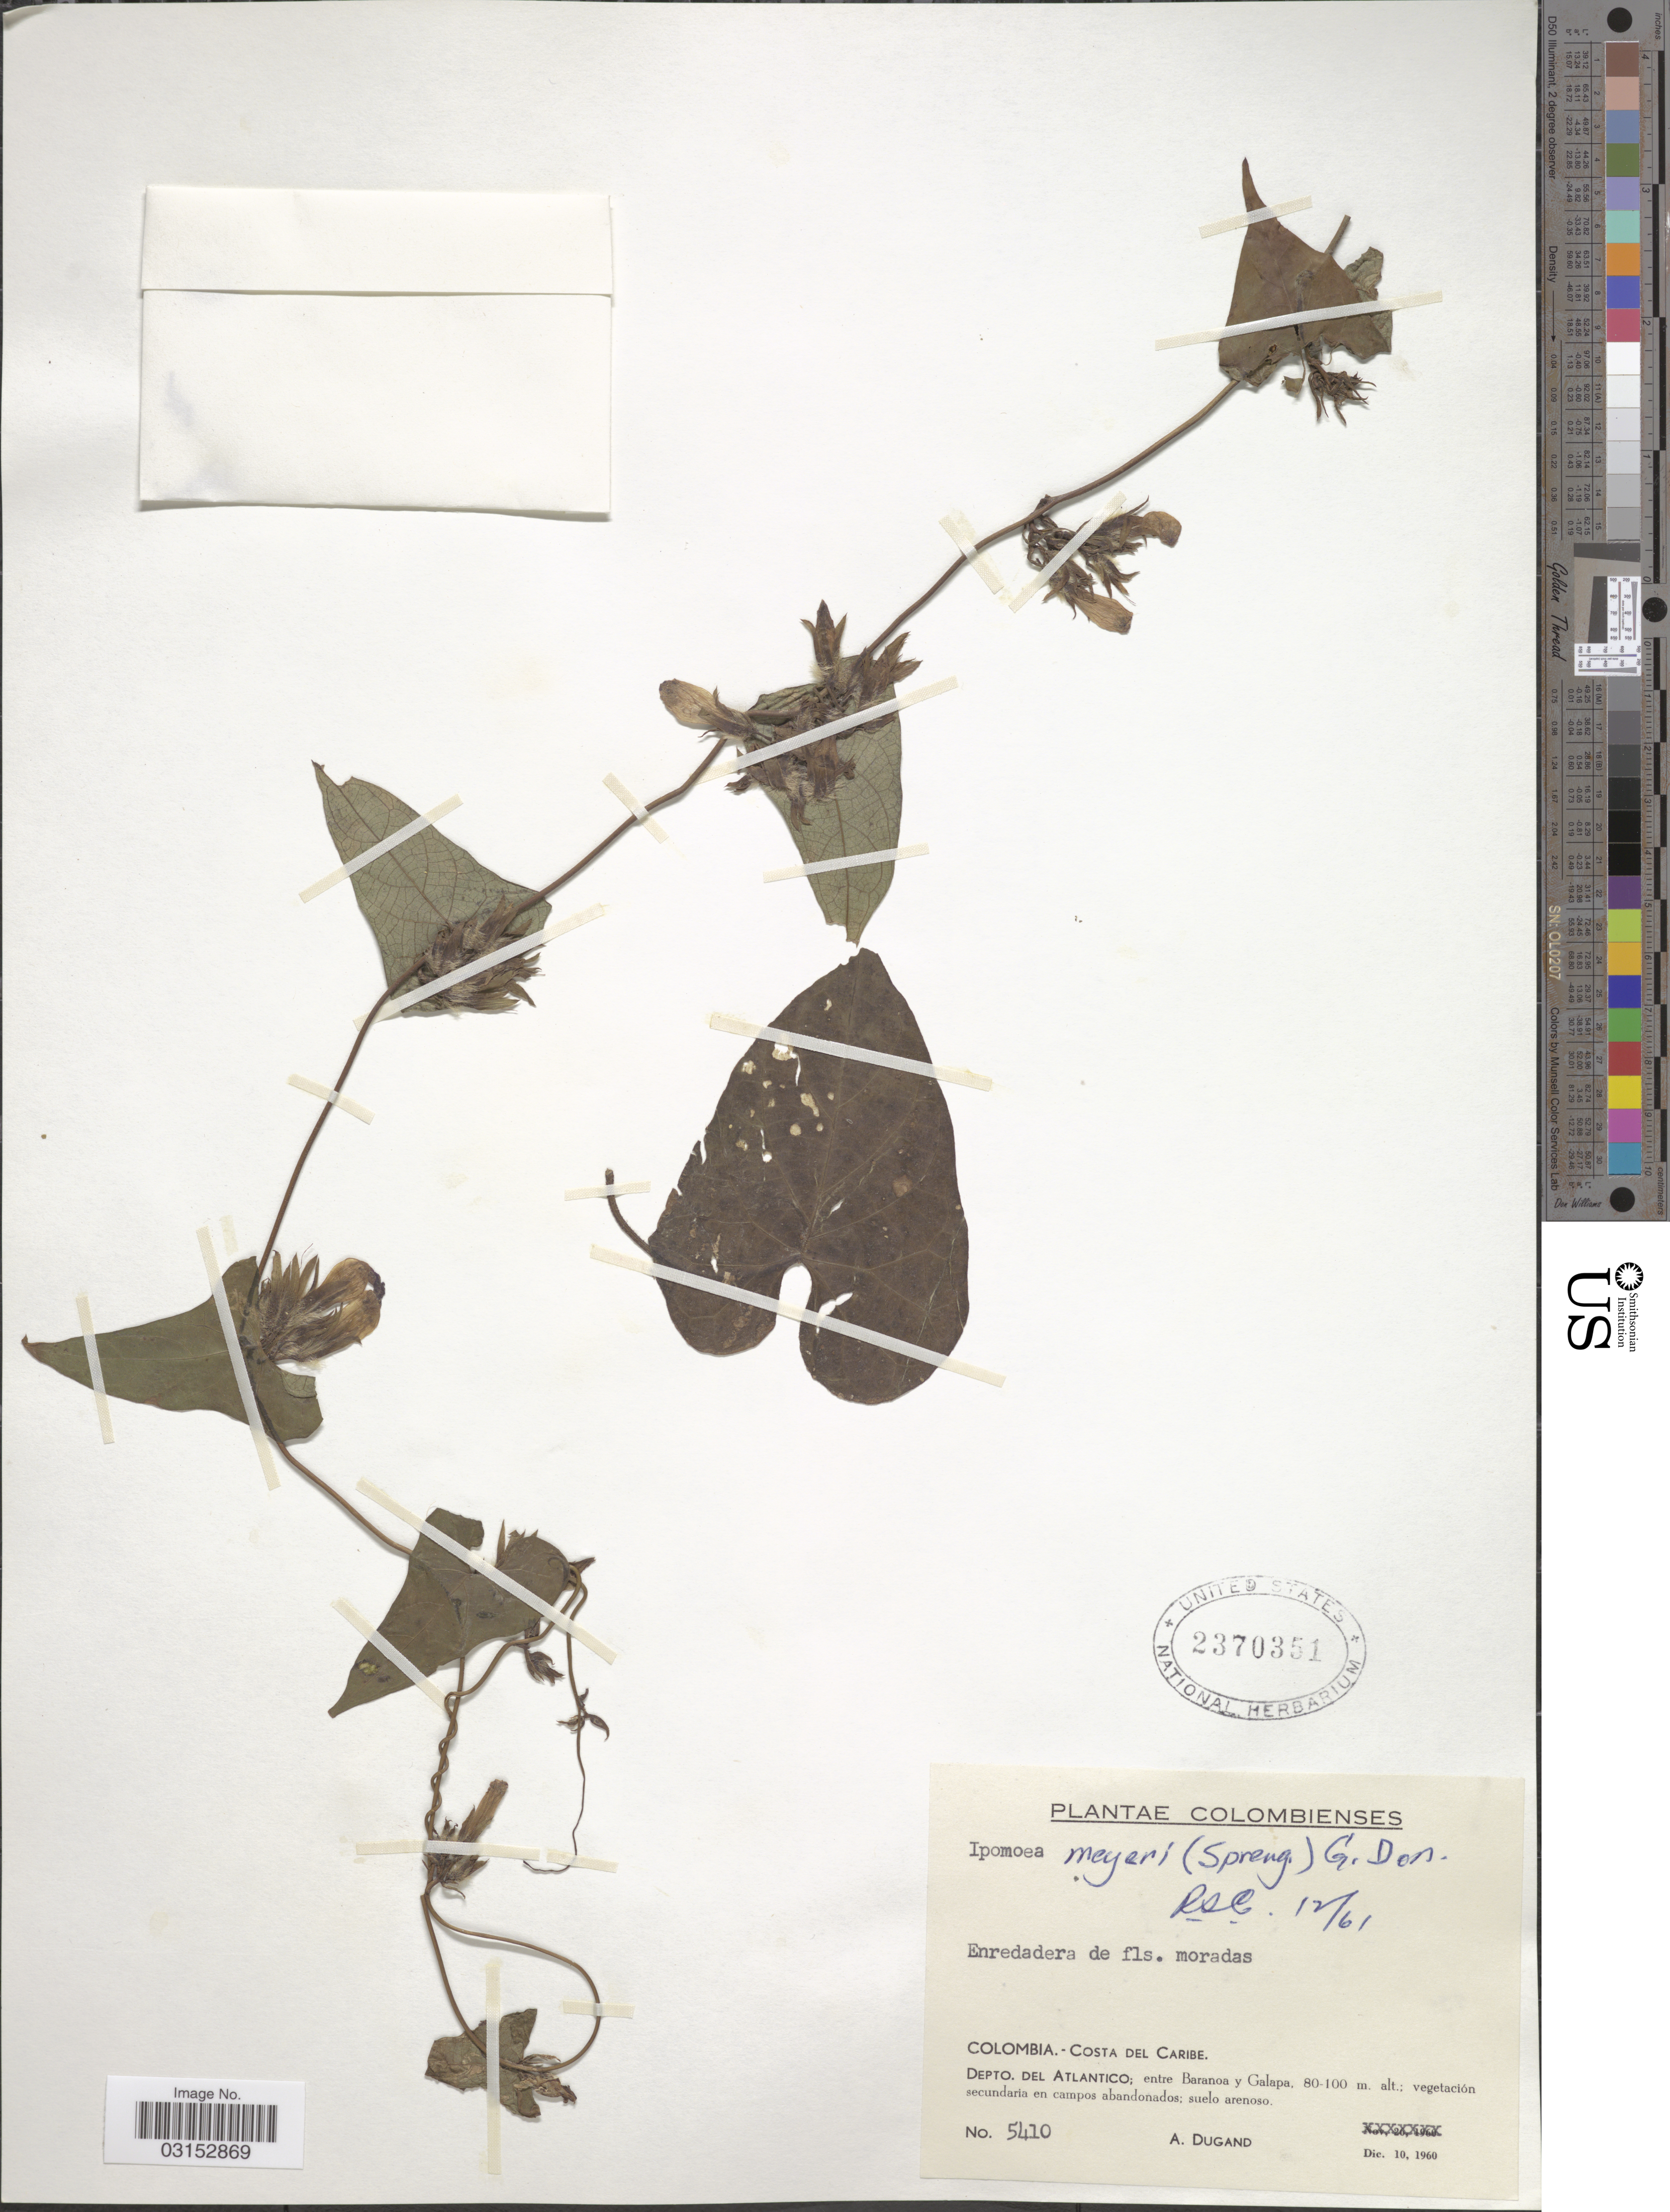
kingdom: Plantae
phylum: Tracheophyta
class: Magnoliopsida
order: Solanales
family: Convolvulaceae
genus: Ipomoea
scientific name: Ipomoea meyeri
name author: (Spreng.) G. Don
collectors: A. Dugand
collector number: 5410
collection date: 1960-12-10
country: Colombia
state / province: Atlántico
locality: Costa del Caribe. Depto. del Atlantico; entre Baranoa y Galapa.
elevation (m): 80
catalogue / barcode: US 2370351